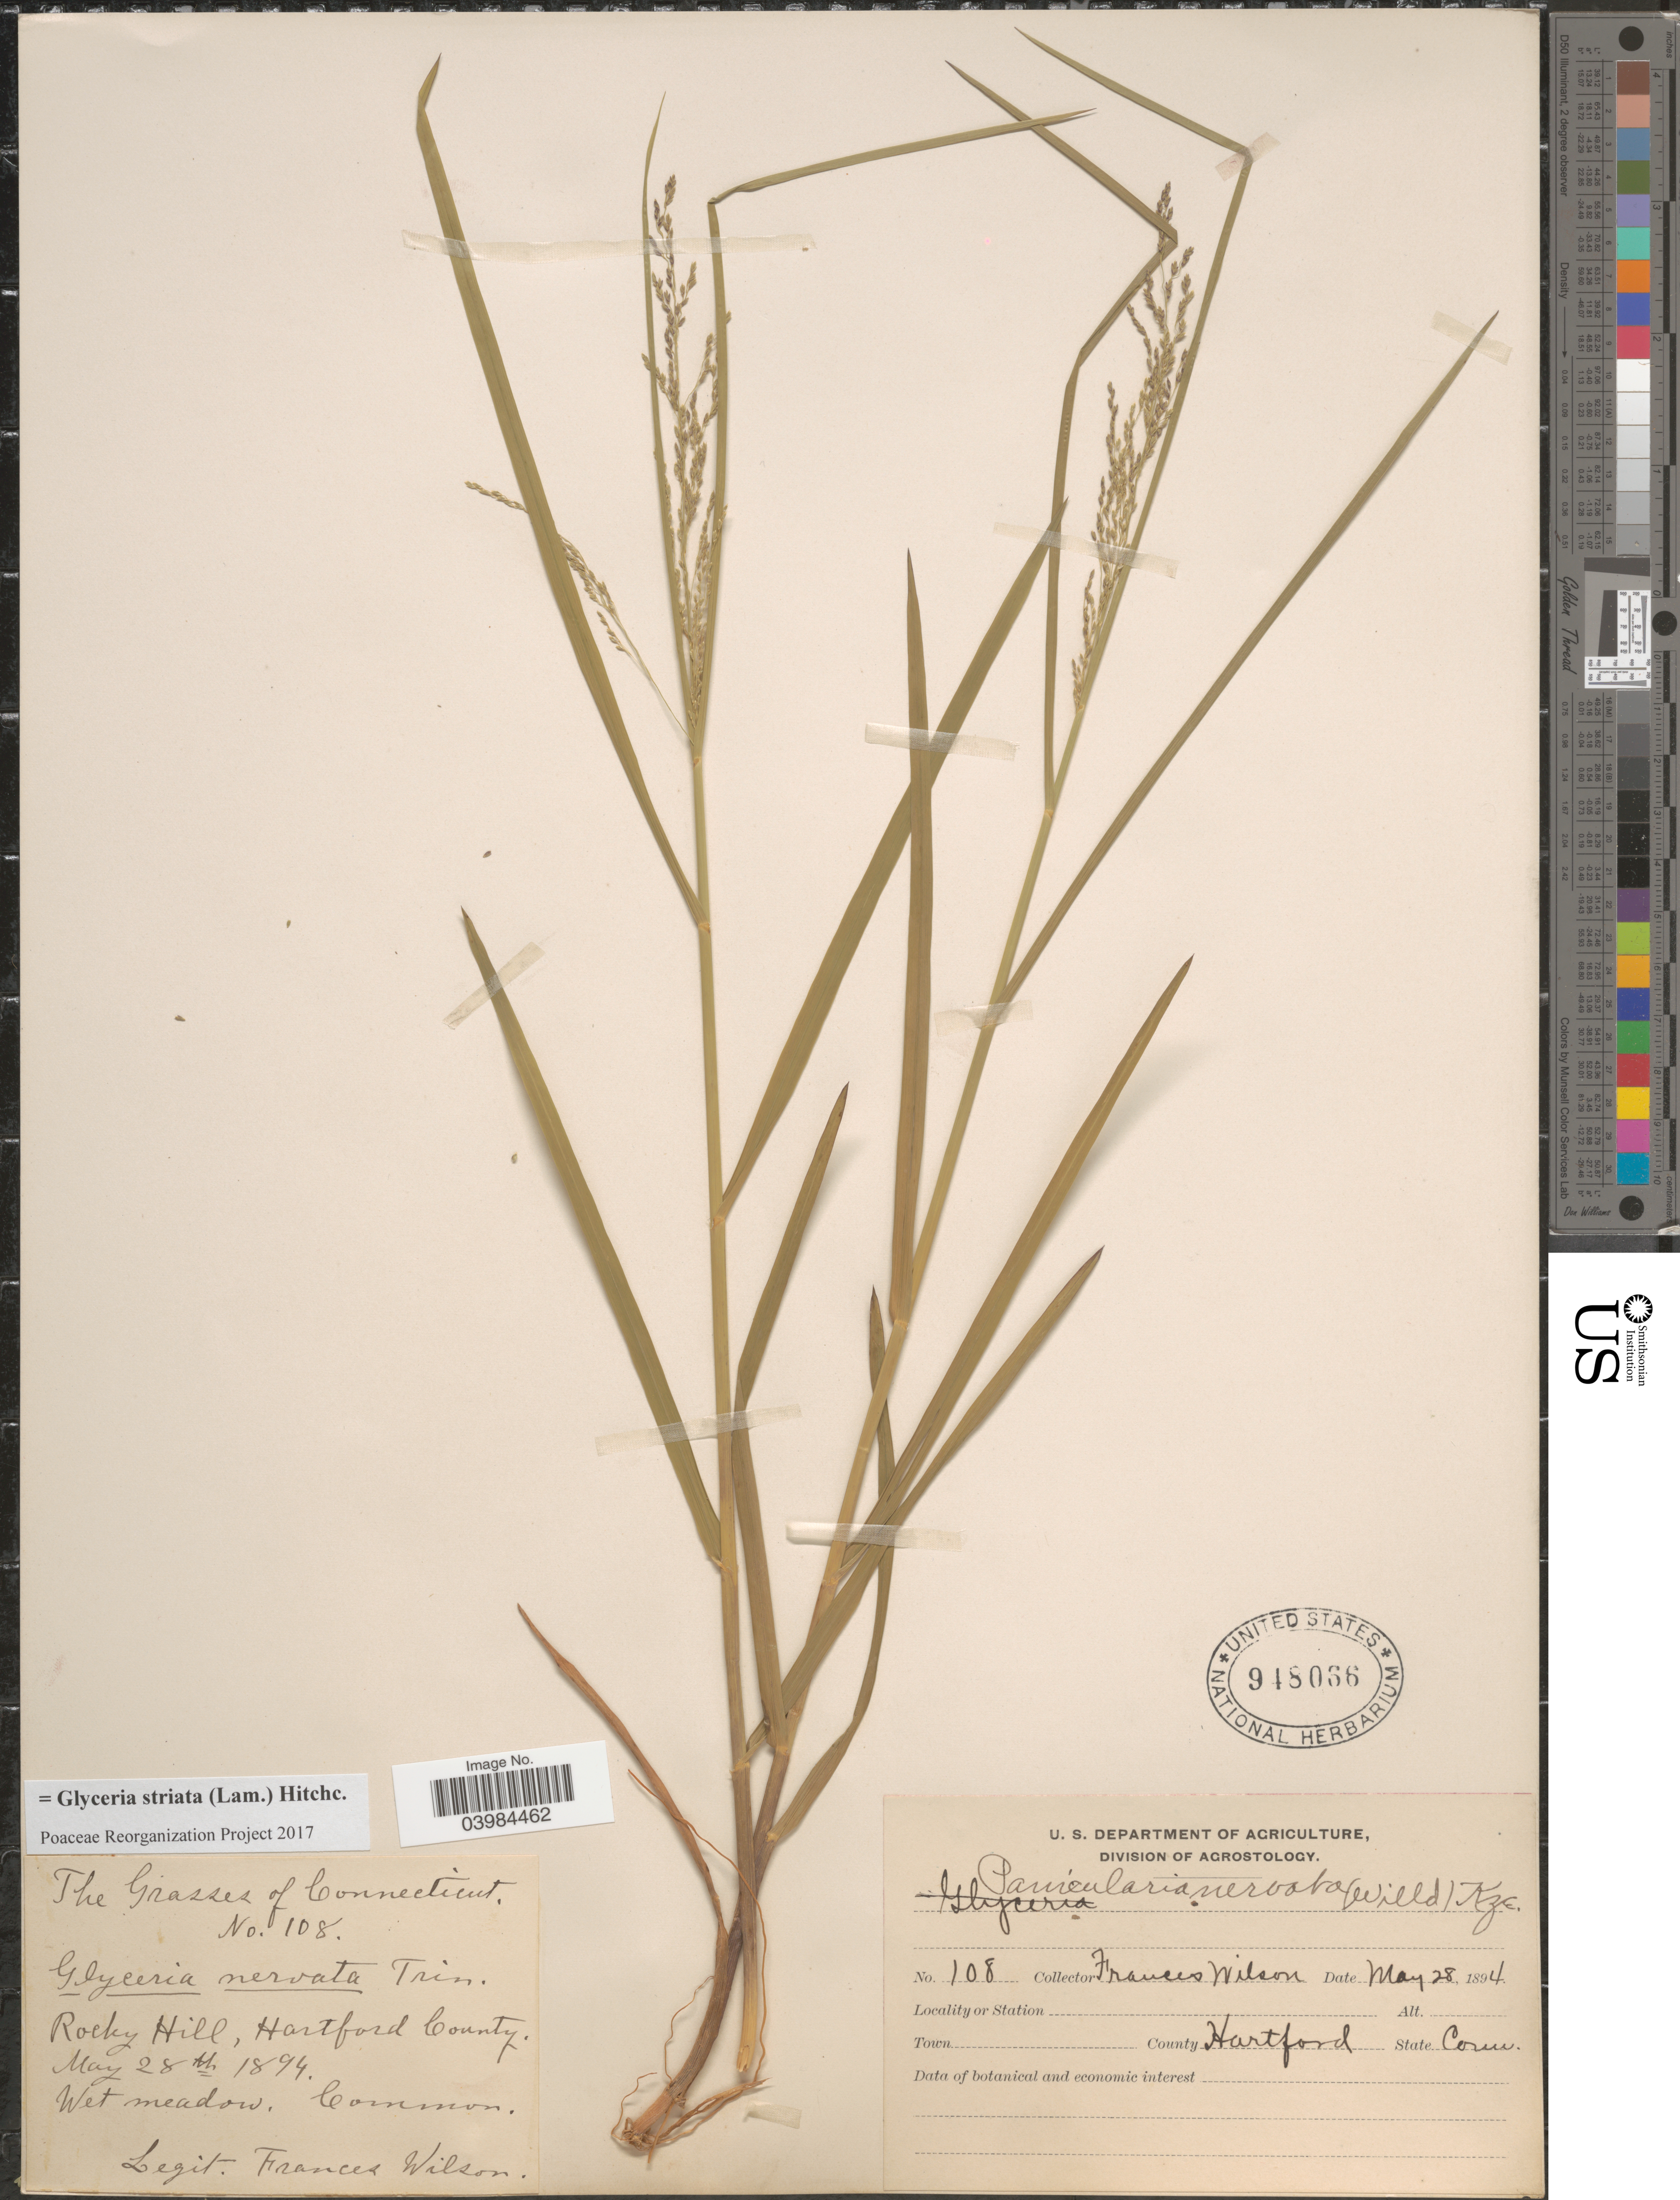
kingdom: Plantae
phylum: Tracheophyta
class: Liliopsida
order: Poales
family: Poaceae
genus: Glyceria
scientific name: Glyceria striata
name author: (Lam.) Hitchc.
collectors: F. Wilson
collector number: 108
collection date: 1894-05-28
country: United States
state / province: Connecticut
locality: Rocky Hill, Hartford County.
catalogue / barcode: US 948066